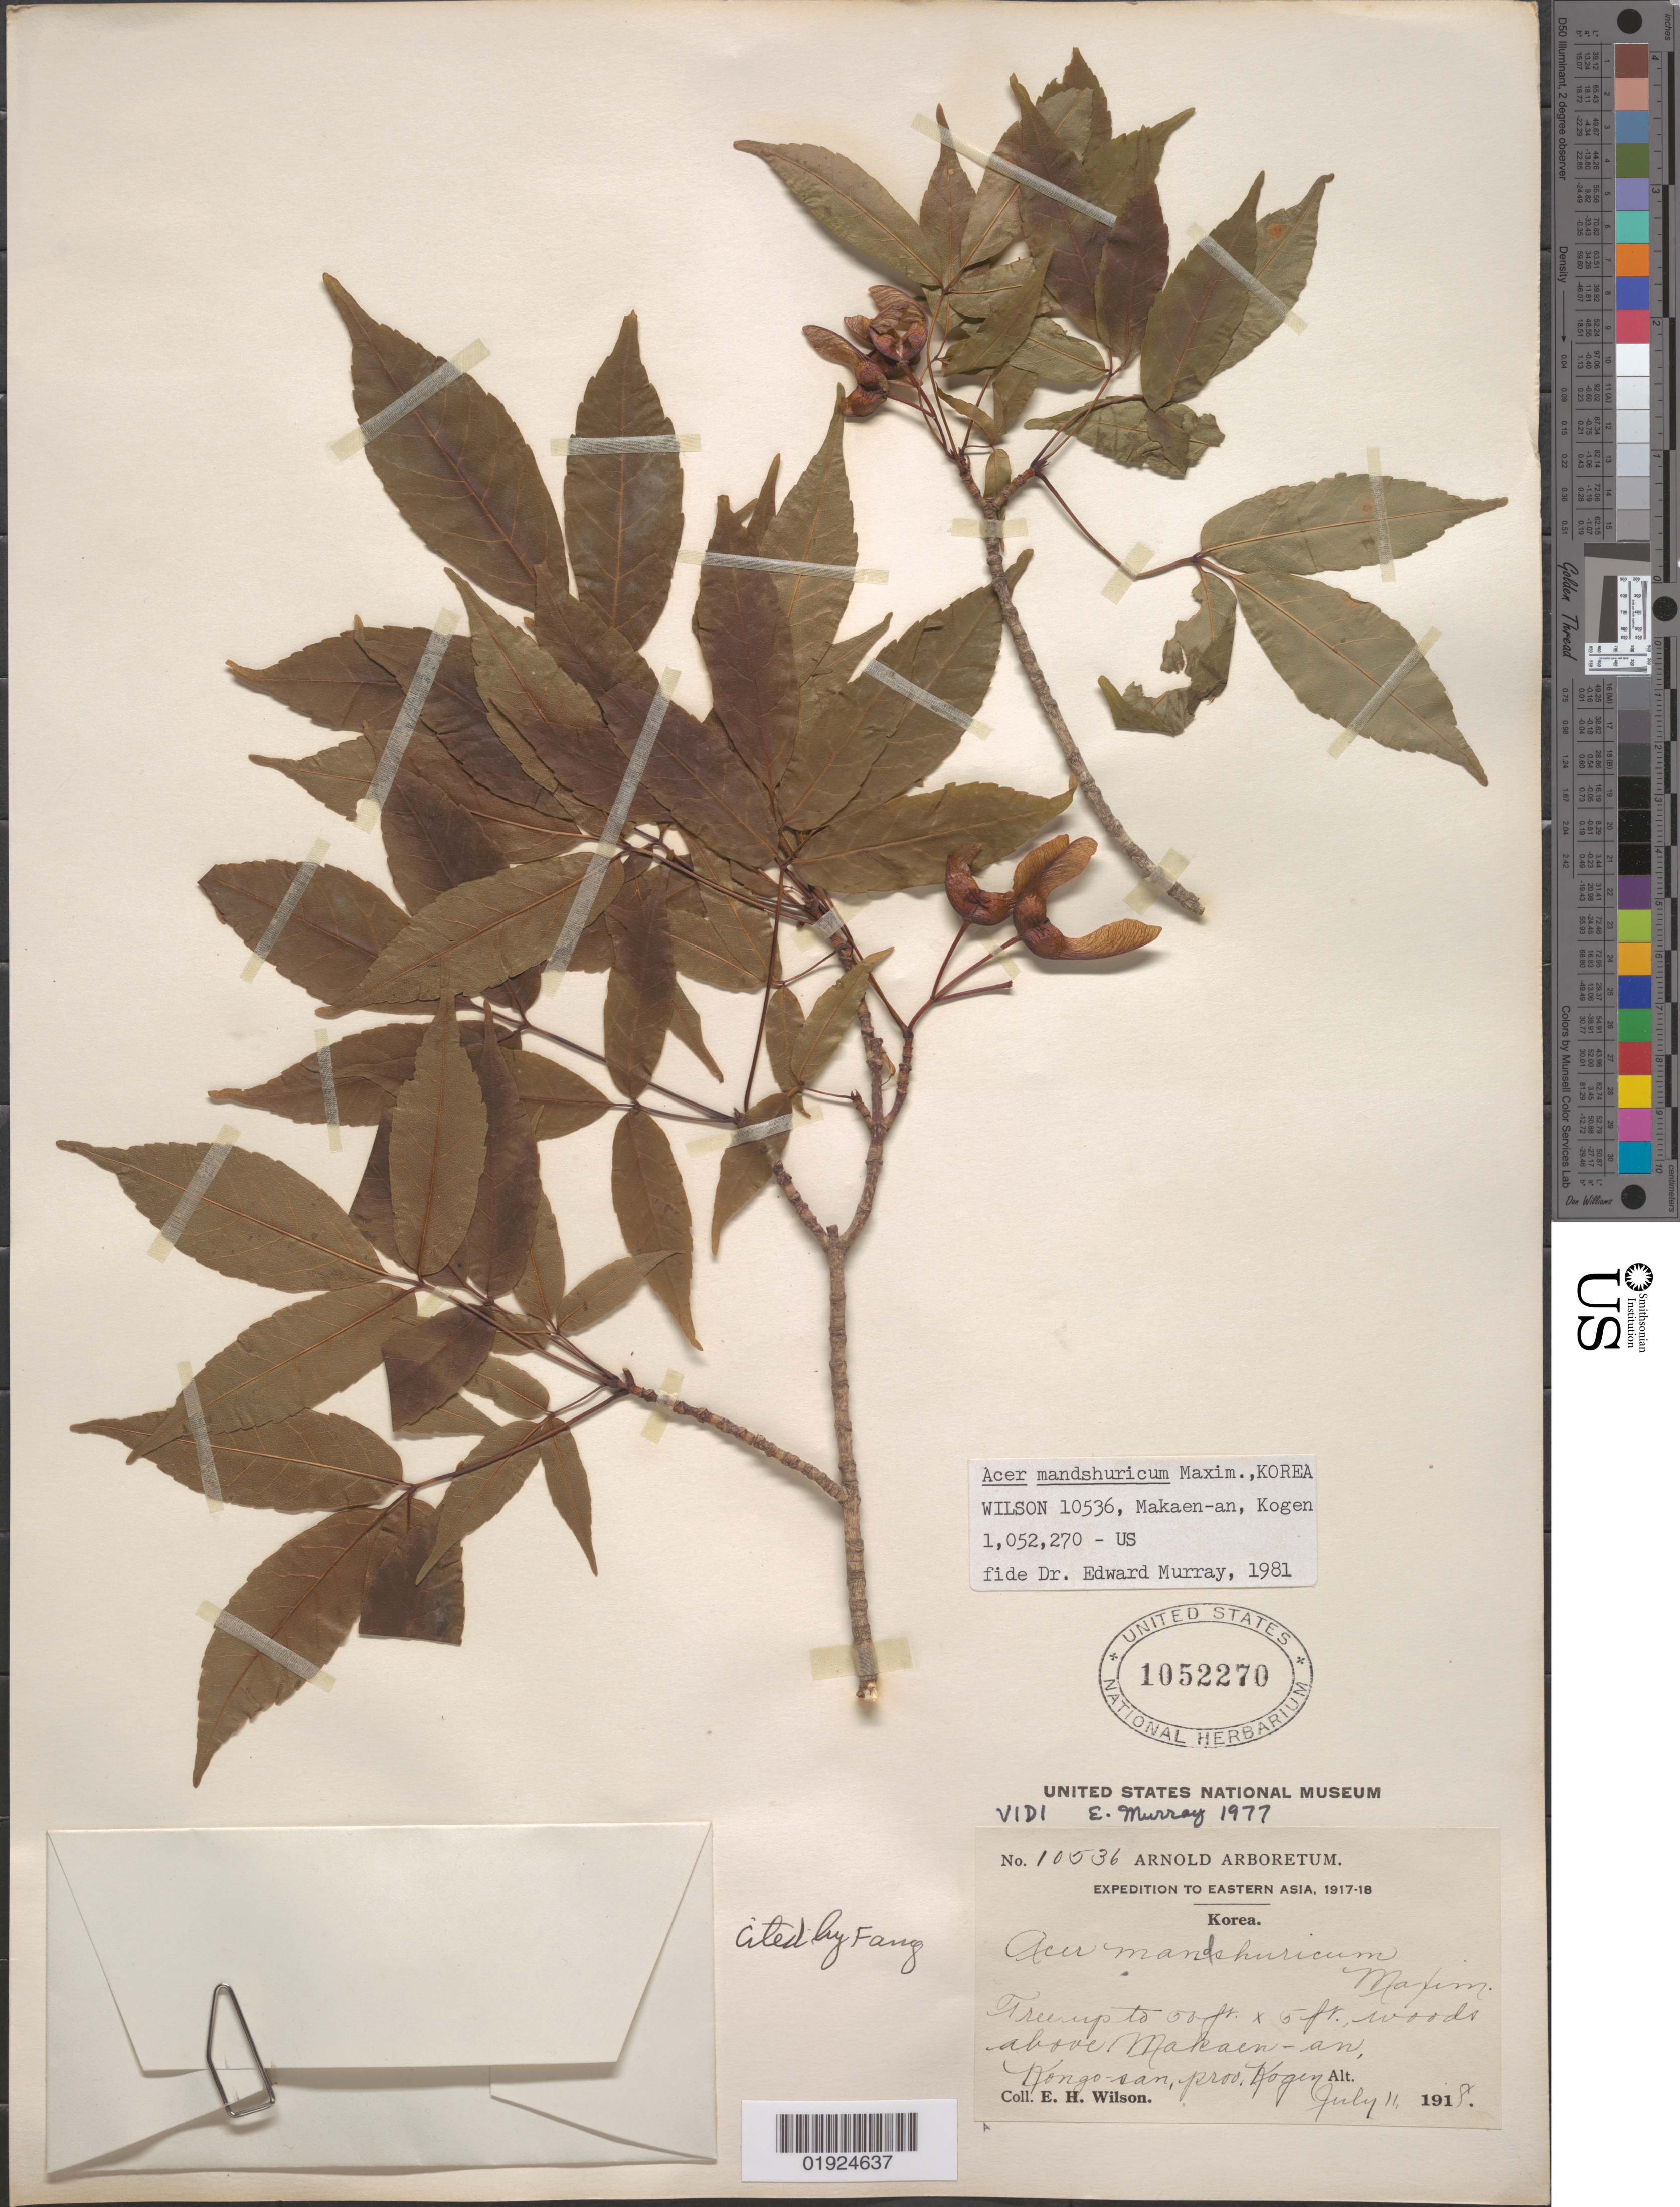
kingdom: Plantae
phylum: Tracheophyta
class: Magnoliopsida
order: Sapindales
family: Sapindaceae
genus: Acer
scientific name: Acer mandshuricum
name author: Maxim.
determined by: Murray, Edward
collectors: E. H. Wilson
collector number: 10536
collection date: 1918-07-11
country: North Korea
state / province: Kangwon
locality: Kongo-san [Kŭmgang-san ?], Prov. Kogen, above Makaen-an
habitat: Woods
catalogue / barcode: US 1052270